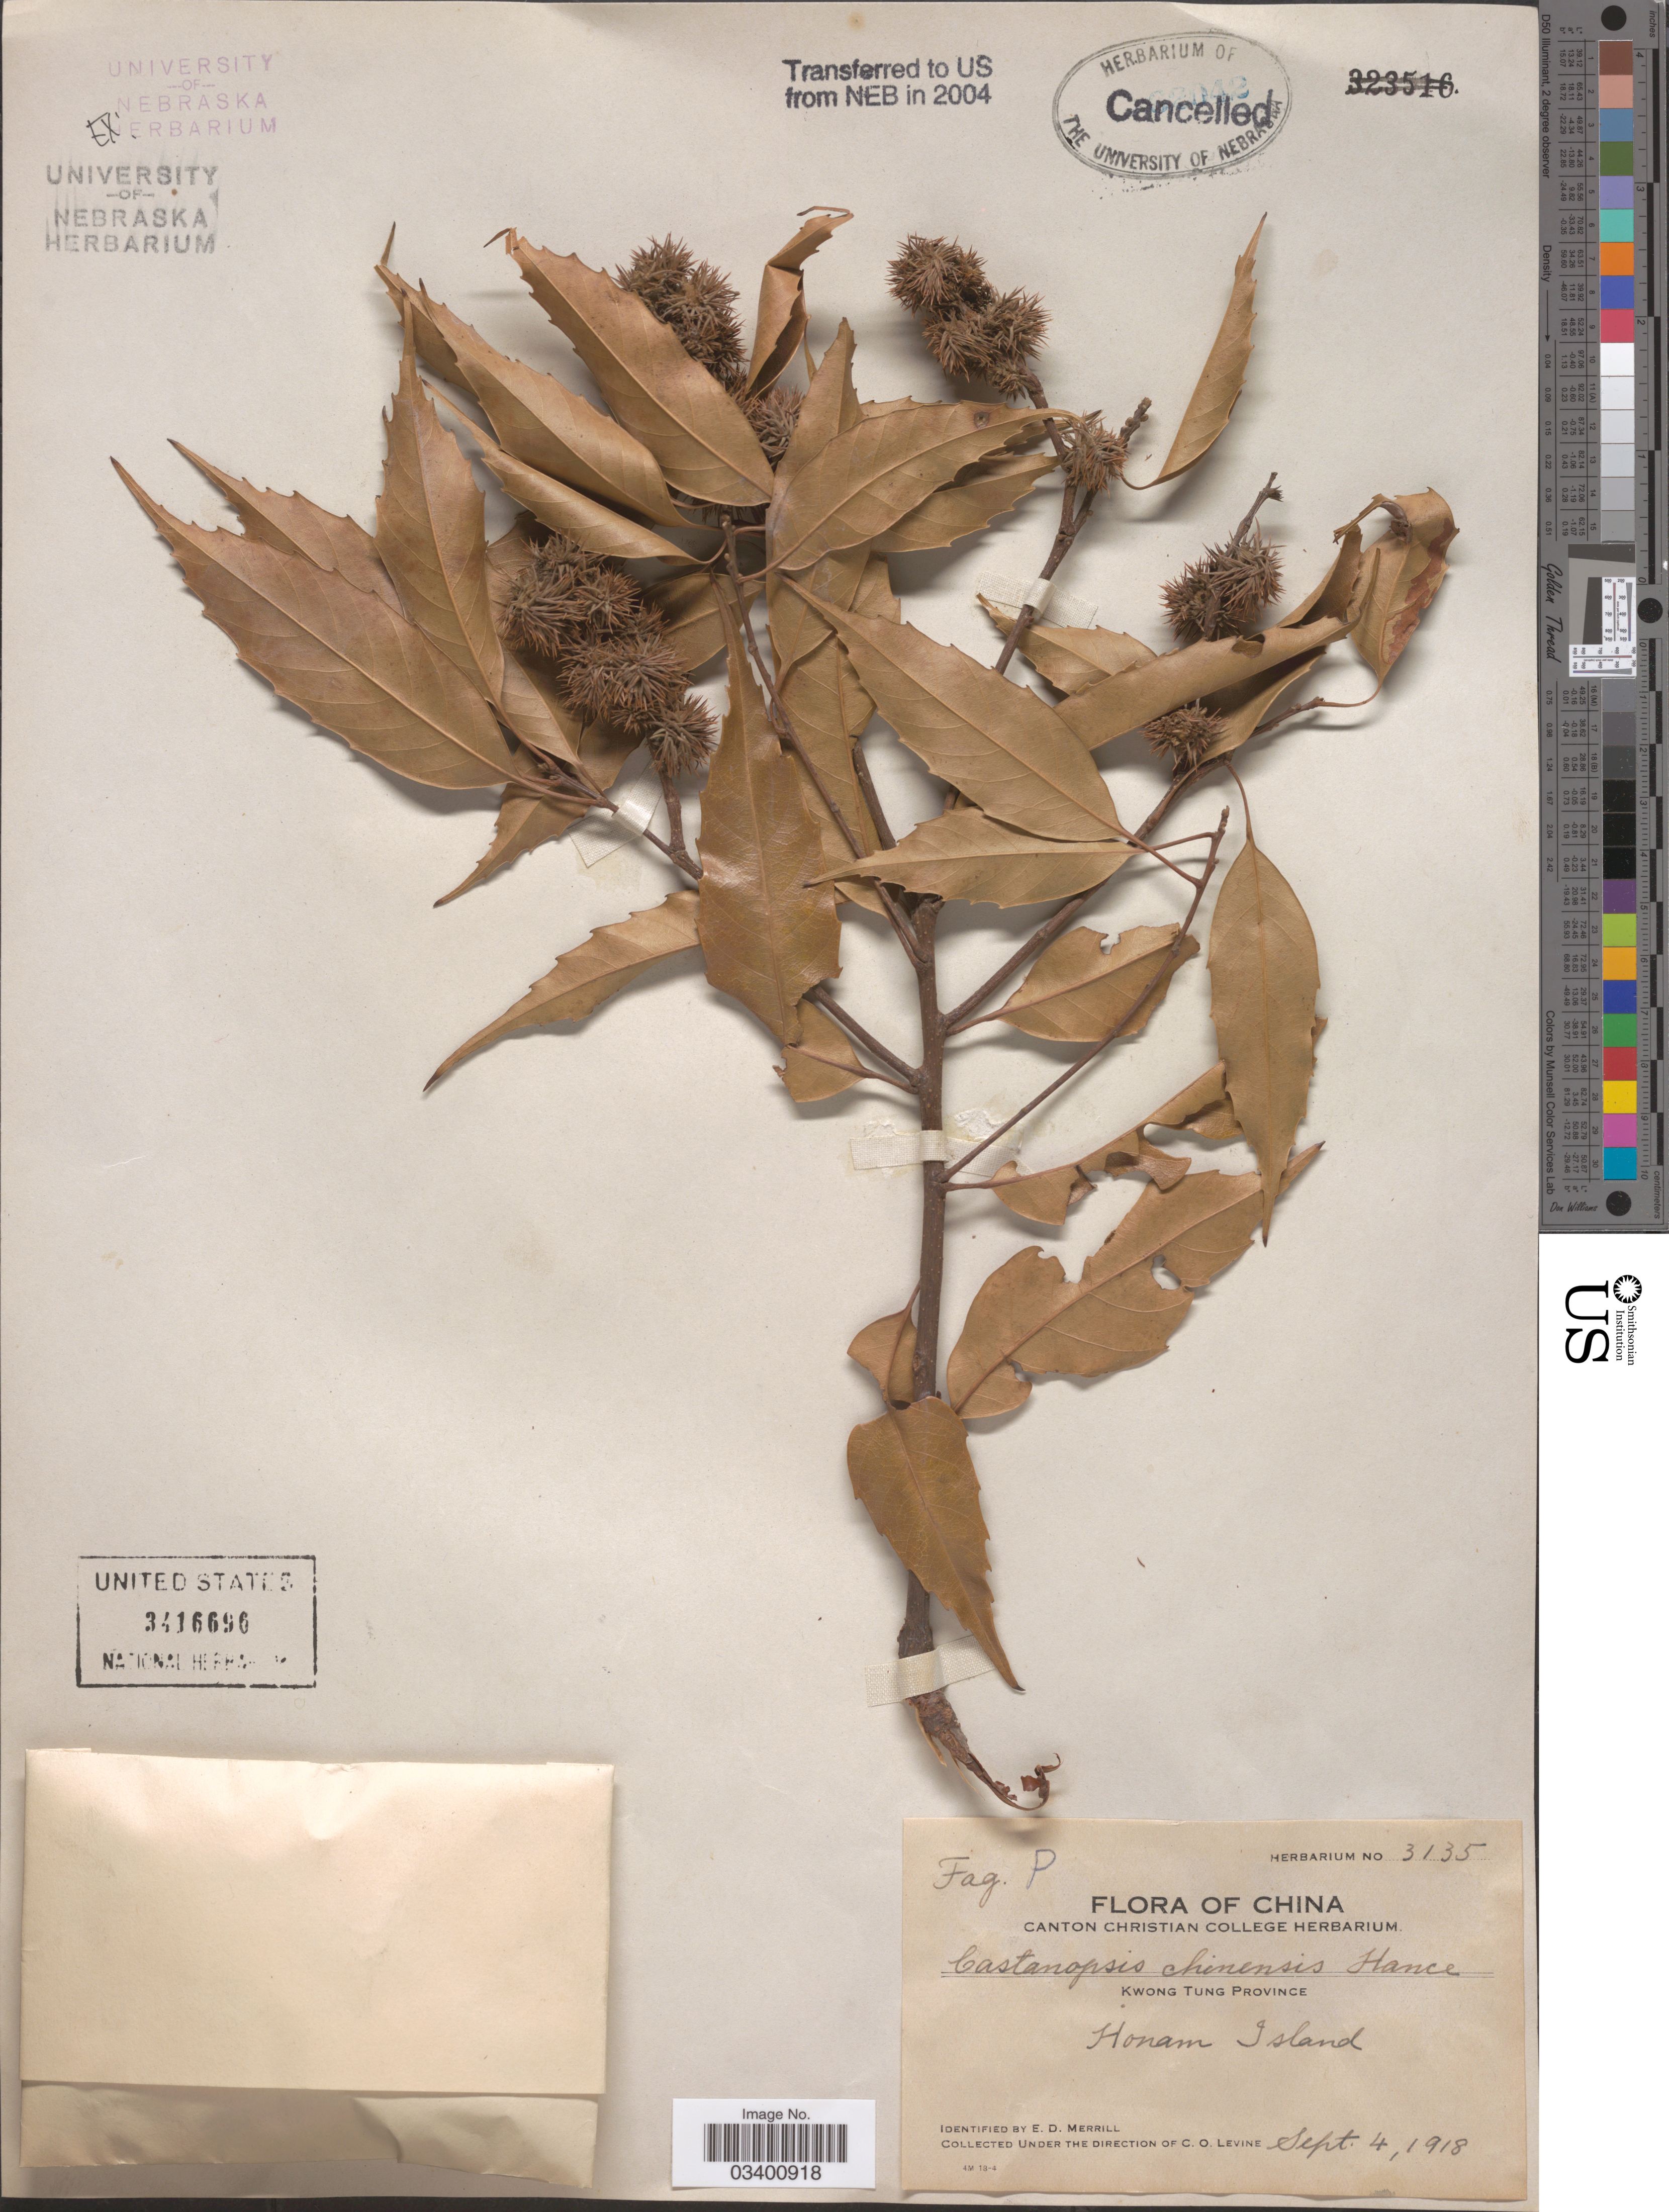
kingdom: Plantae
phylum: Tracheophyta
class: Magnoliopsida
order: Fagales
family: Fagaceae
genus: Castanopsis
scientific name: Castanopsis chinensis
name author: (Spreng.) Hance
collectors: C. O. Levine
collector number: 3135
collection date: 1918-09-04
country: China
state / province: Guangdong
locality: Kwong Tung Province. Honam Island.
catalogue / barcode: US 3416696